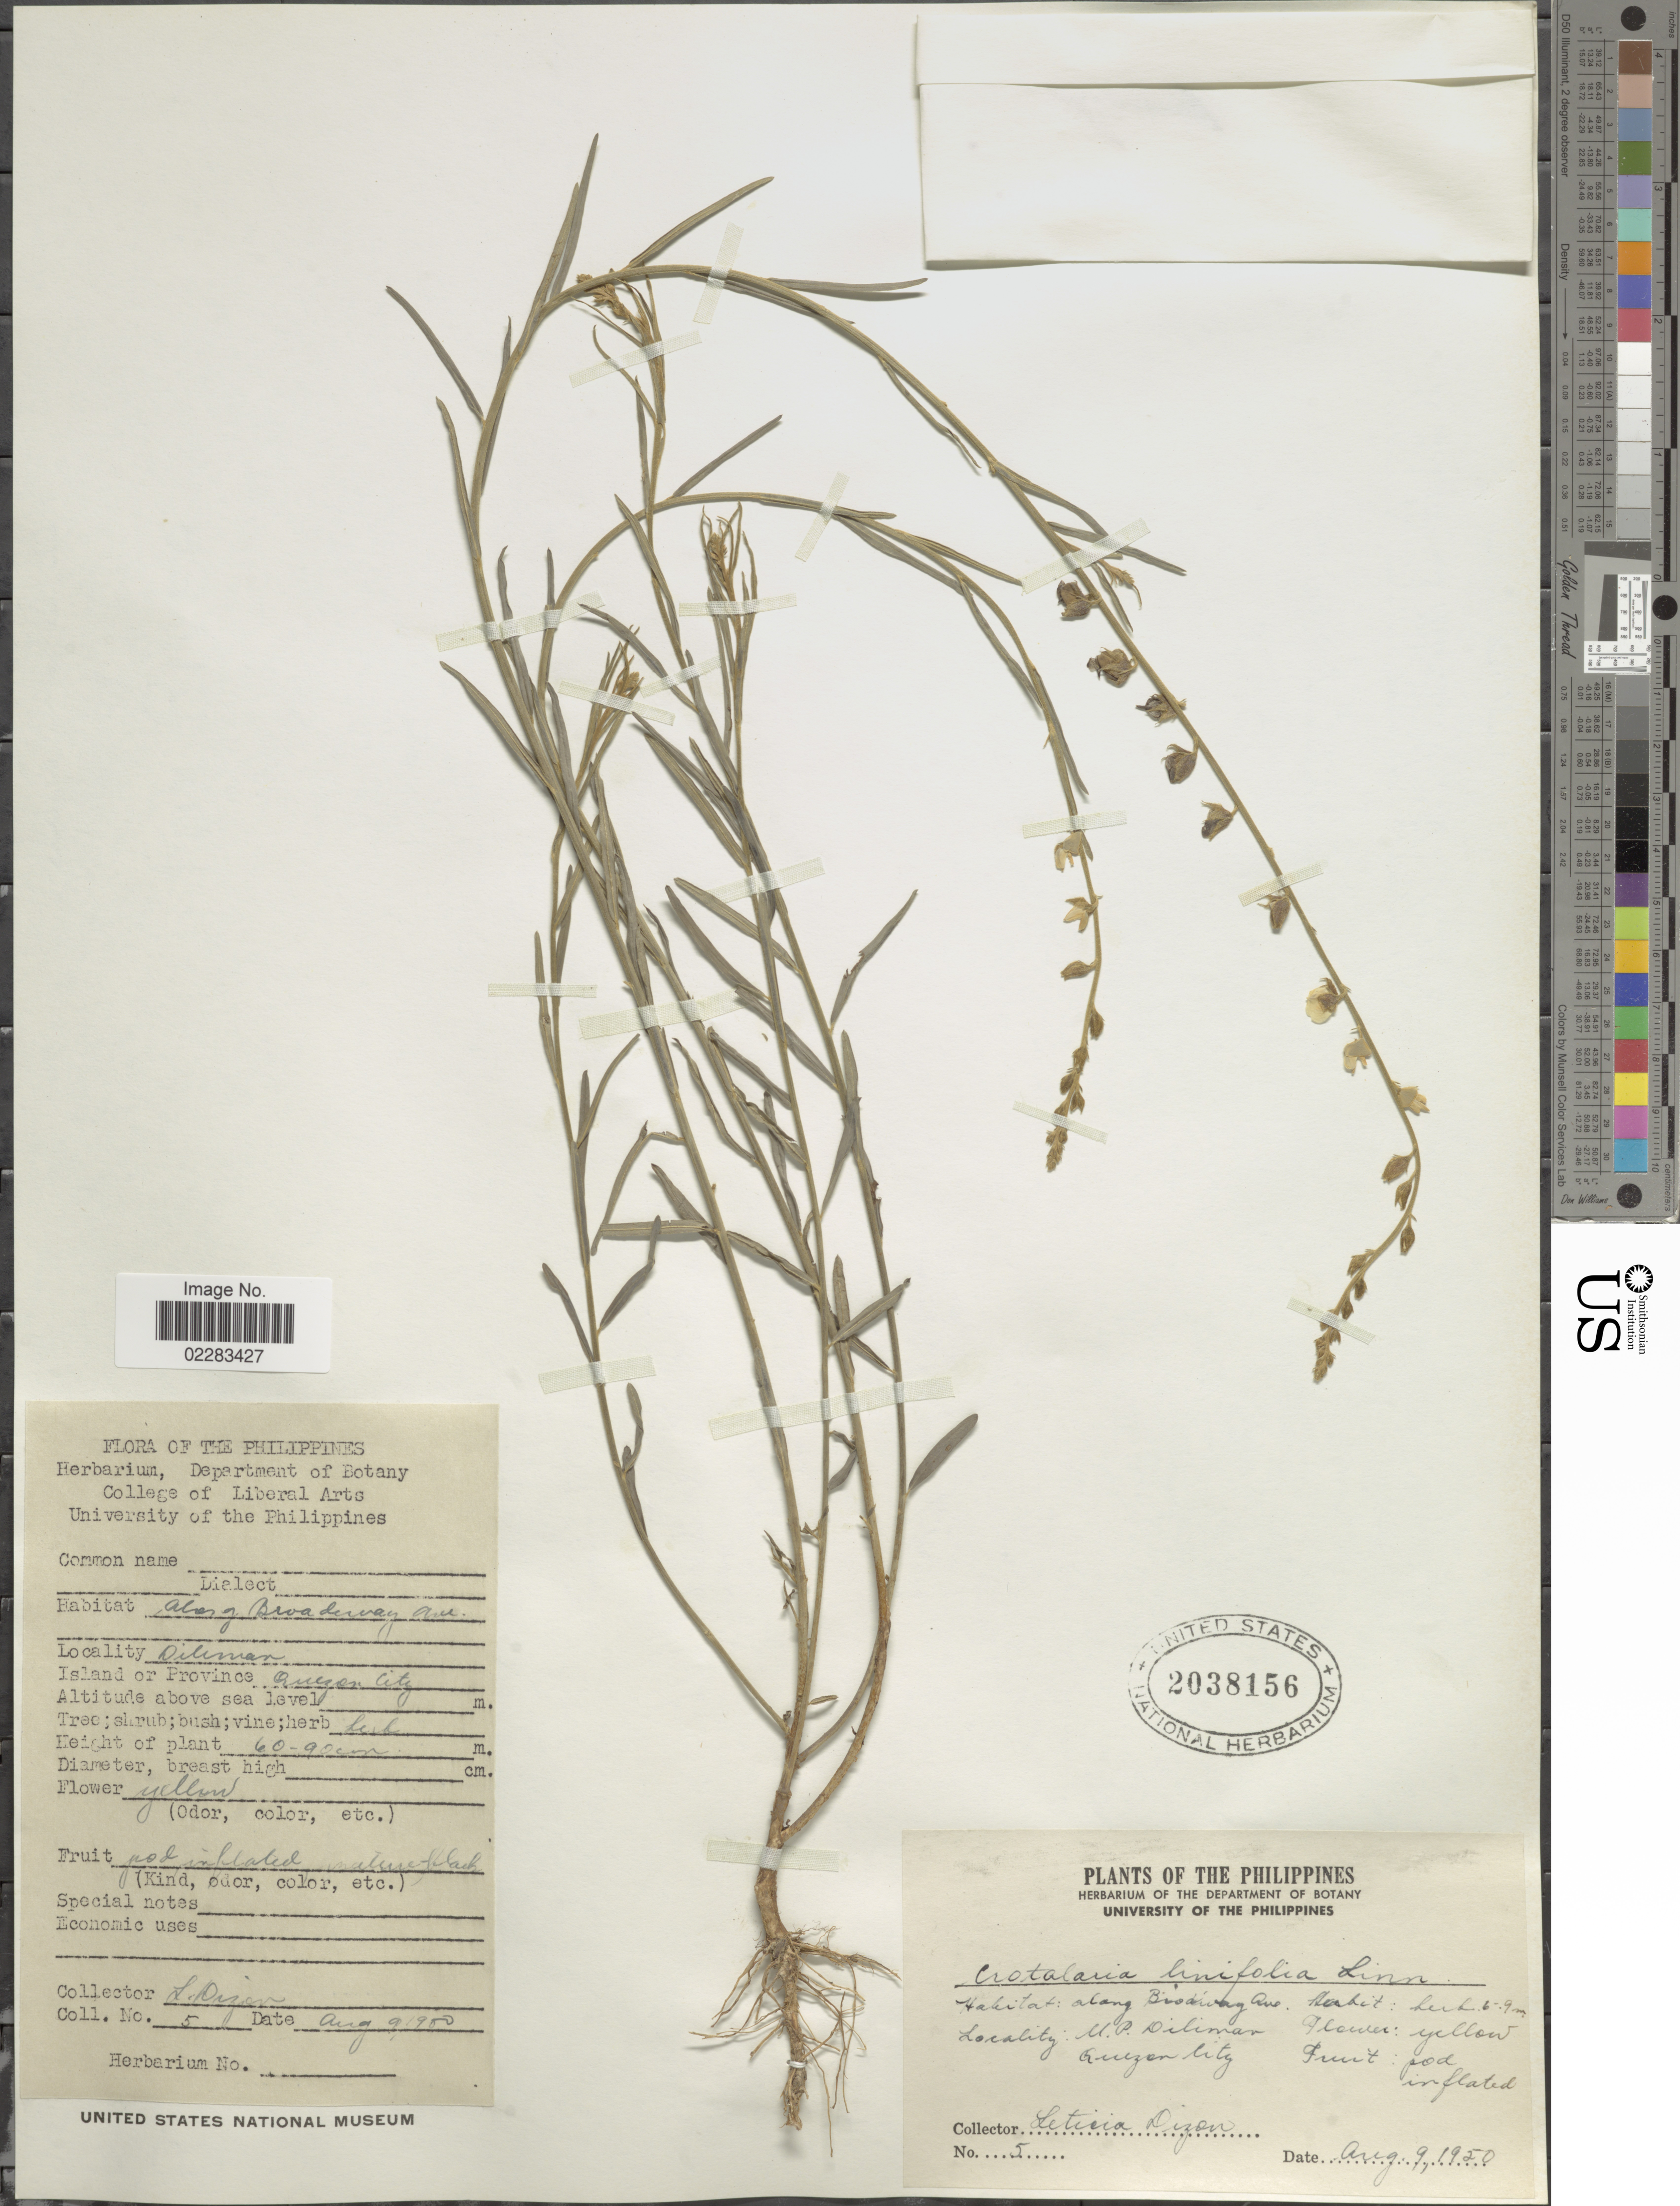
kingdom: Plantae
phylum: Tracheophyta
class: Magnoliopsida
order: Fabales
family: Fabaceae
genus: Crotalaria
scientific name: Crotalaria linifolia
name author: L. f.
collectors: L. Dizen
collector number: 5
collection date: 1900-08-09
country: Philippines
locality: Diliman, Quezon City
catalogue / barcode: US 2038156